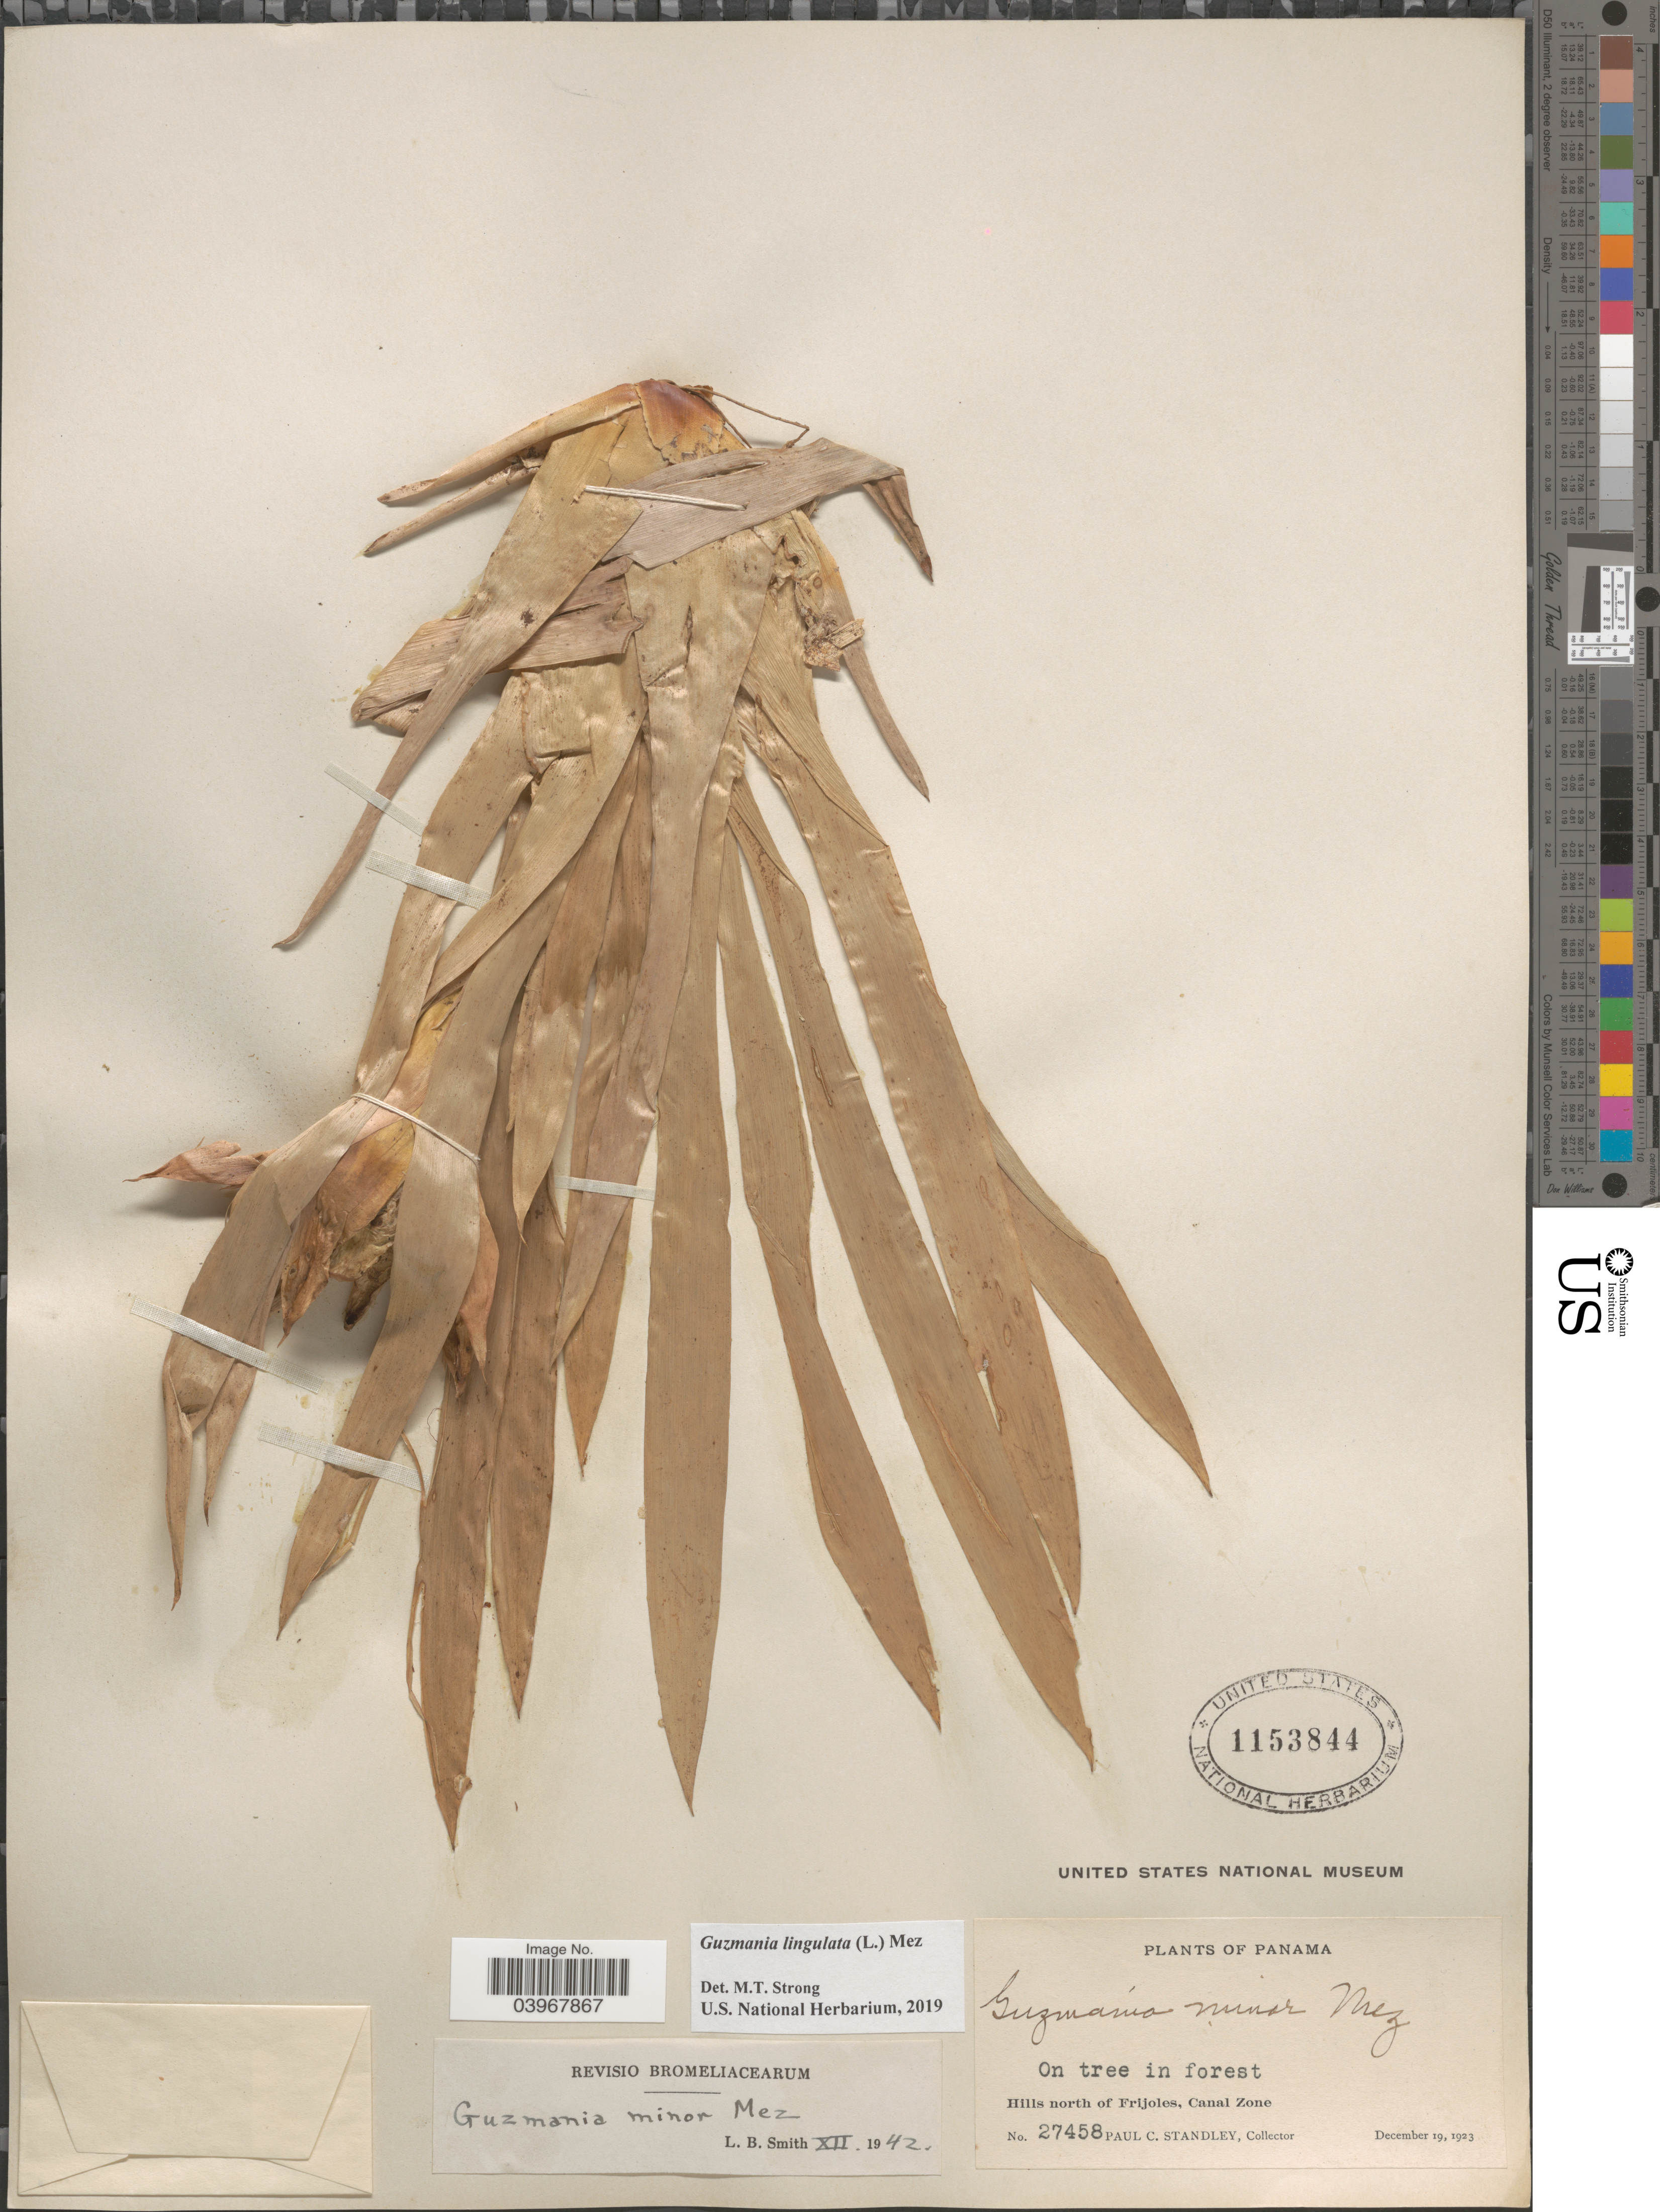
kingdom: Plantae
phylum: Tracheophyta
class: Liliopsida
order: Poales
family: Bromeliaceae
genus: Guzmania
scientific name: Guzmania lingulata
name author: (L.) Mez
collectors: P. C. Standley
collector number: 27458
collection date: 1923-12-19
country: Panama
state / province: Colón / Panamá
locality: Hills north of Frijoles, Canal Zone.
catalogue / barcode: US 1153844